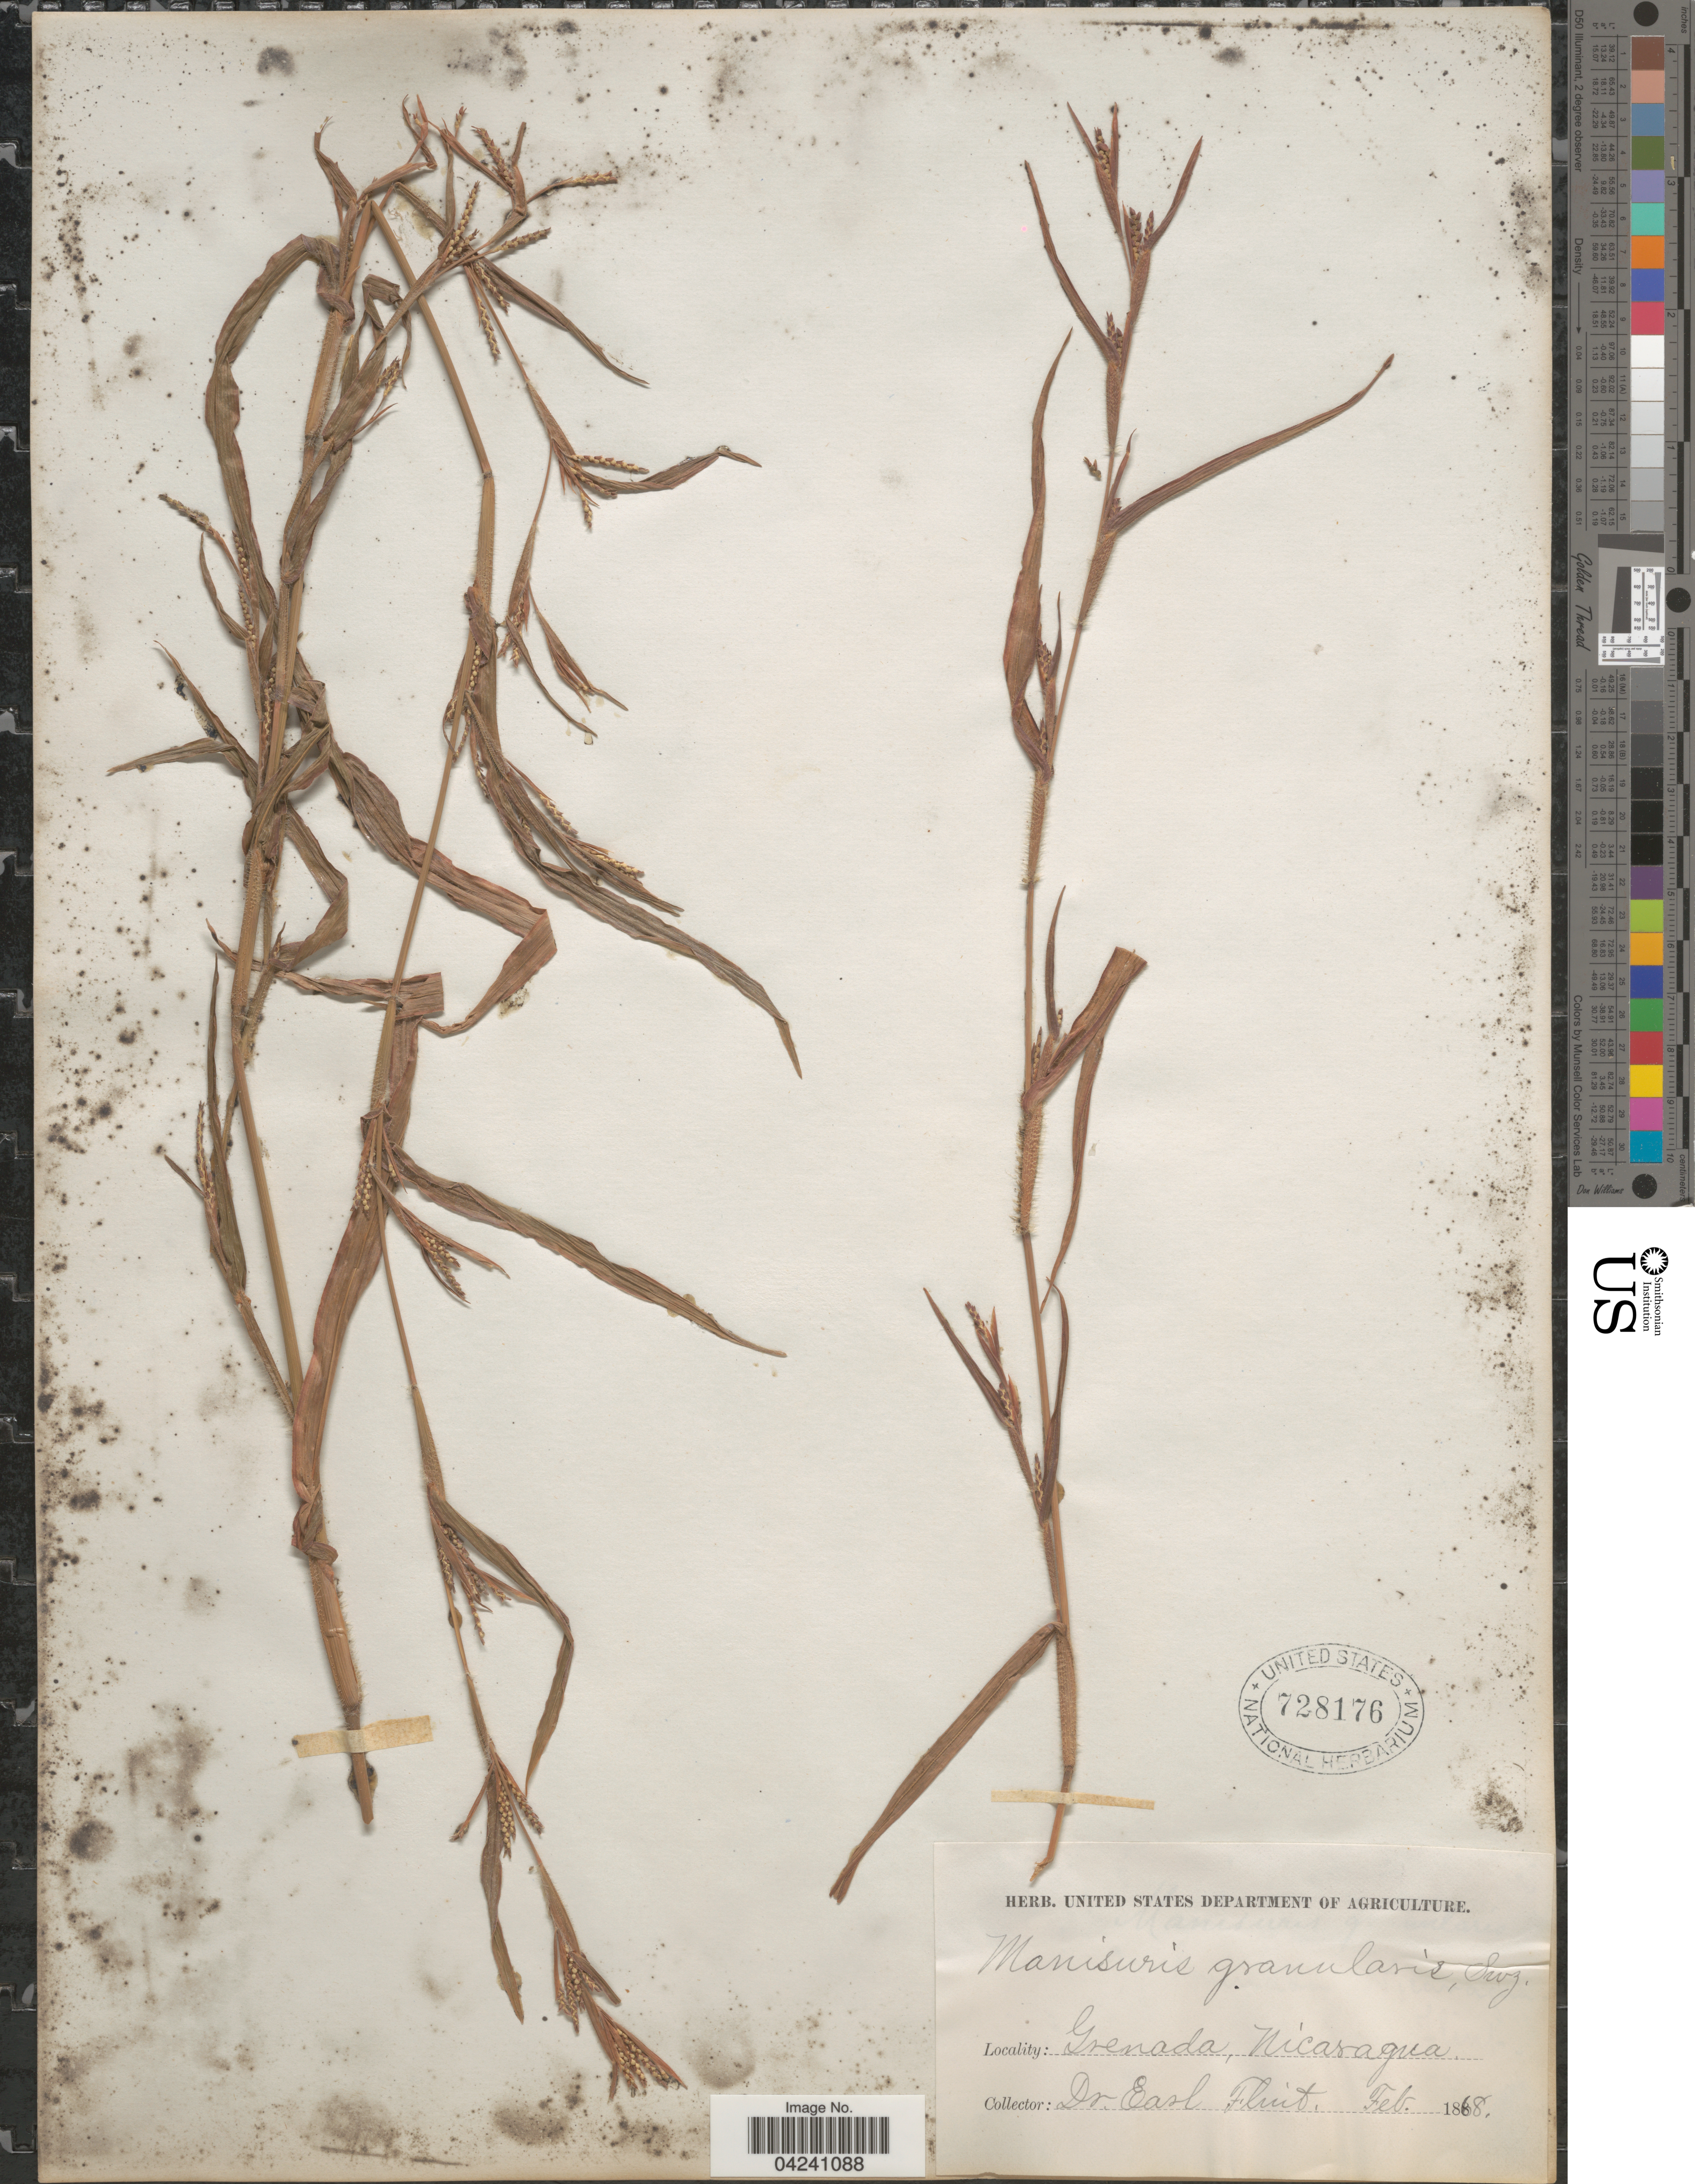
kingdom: Plantae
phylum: Tracheophyta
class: Liliopsida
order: Poales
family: Poaceae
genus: Hackelochloa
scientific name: Hackelochloa granularis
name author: (L.) Kuntze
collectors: E. Flint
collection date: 1868-02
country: Nicaragua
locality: Grenada, Nicaragua.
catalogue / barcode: US 728176